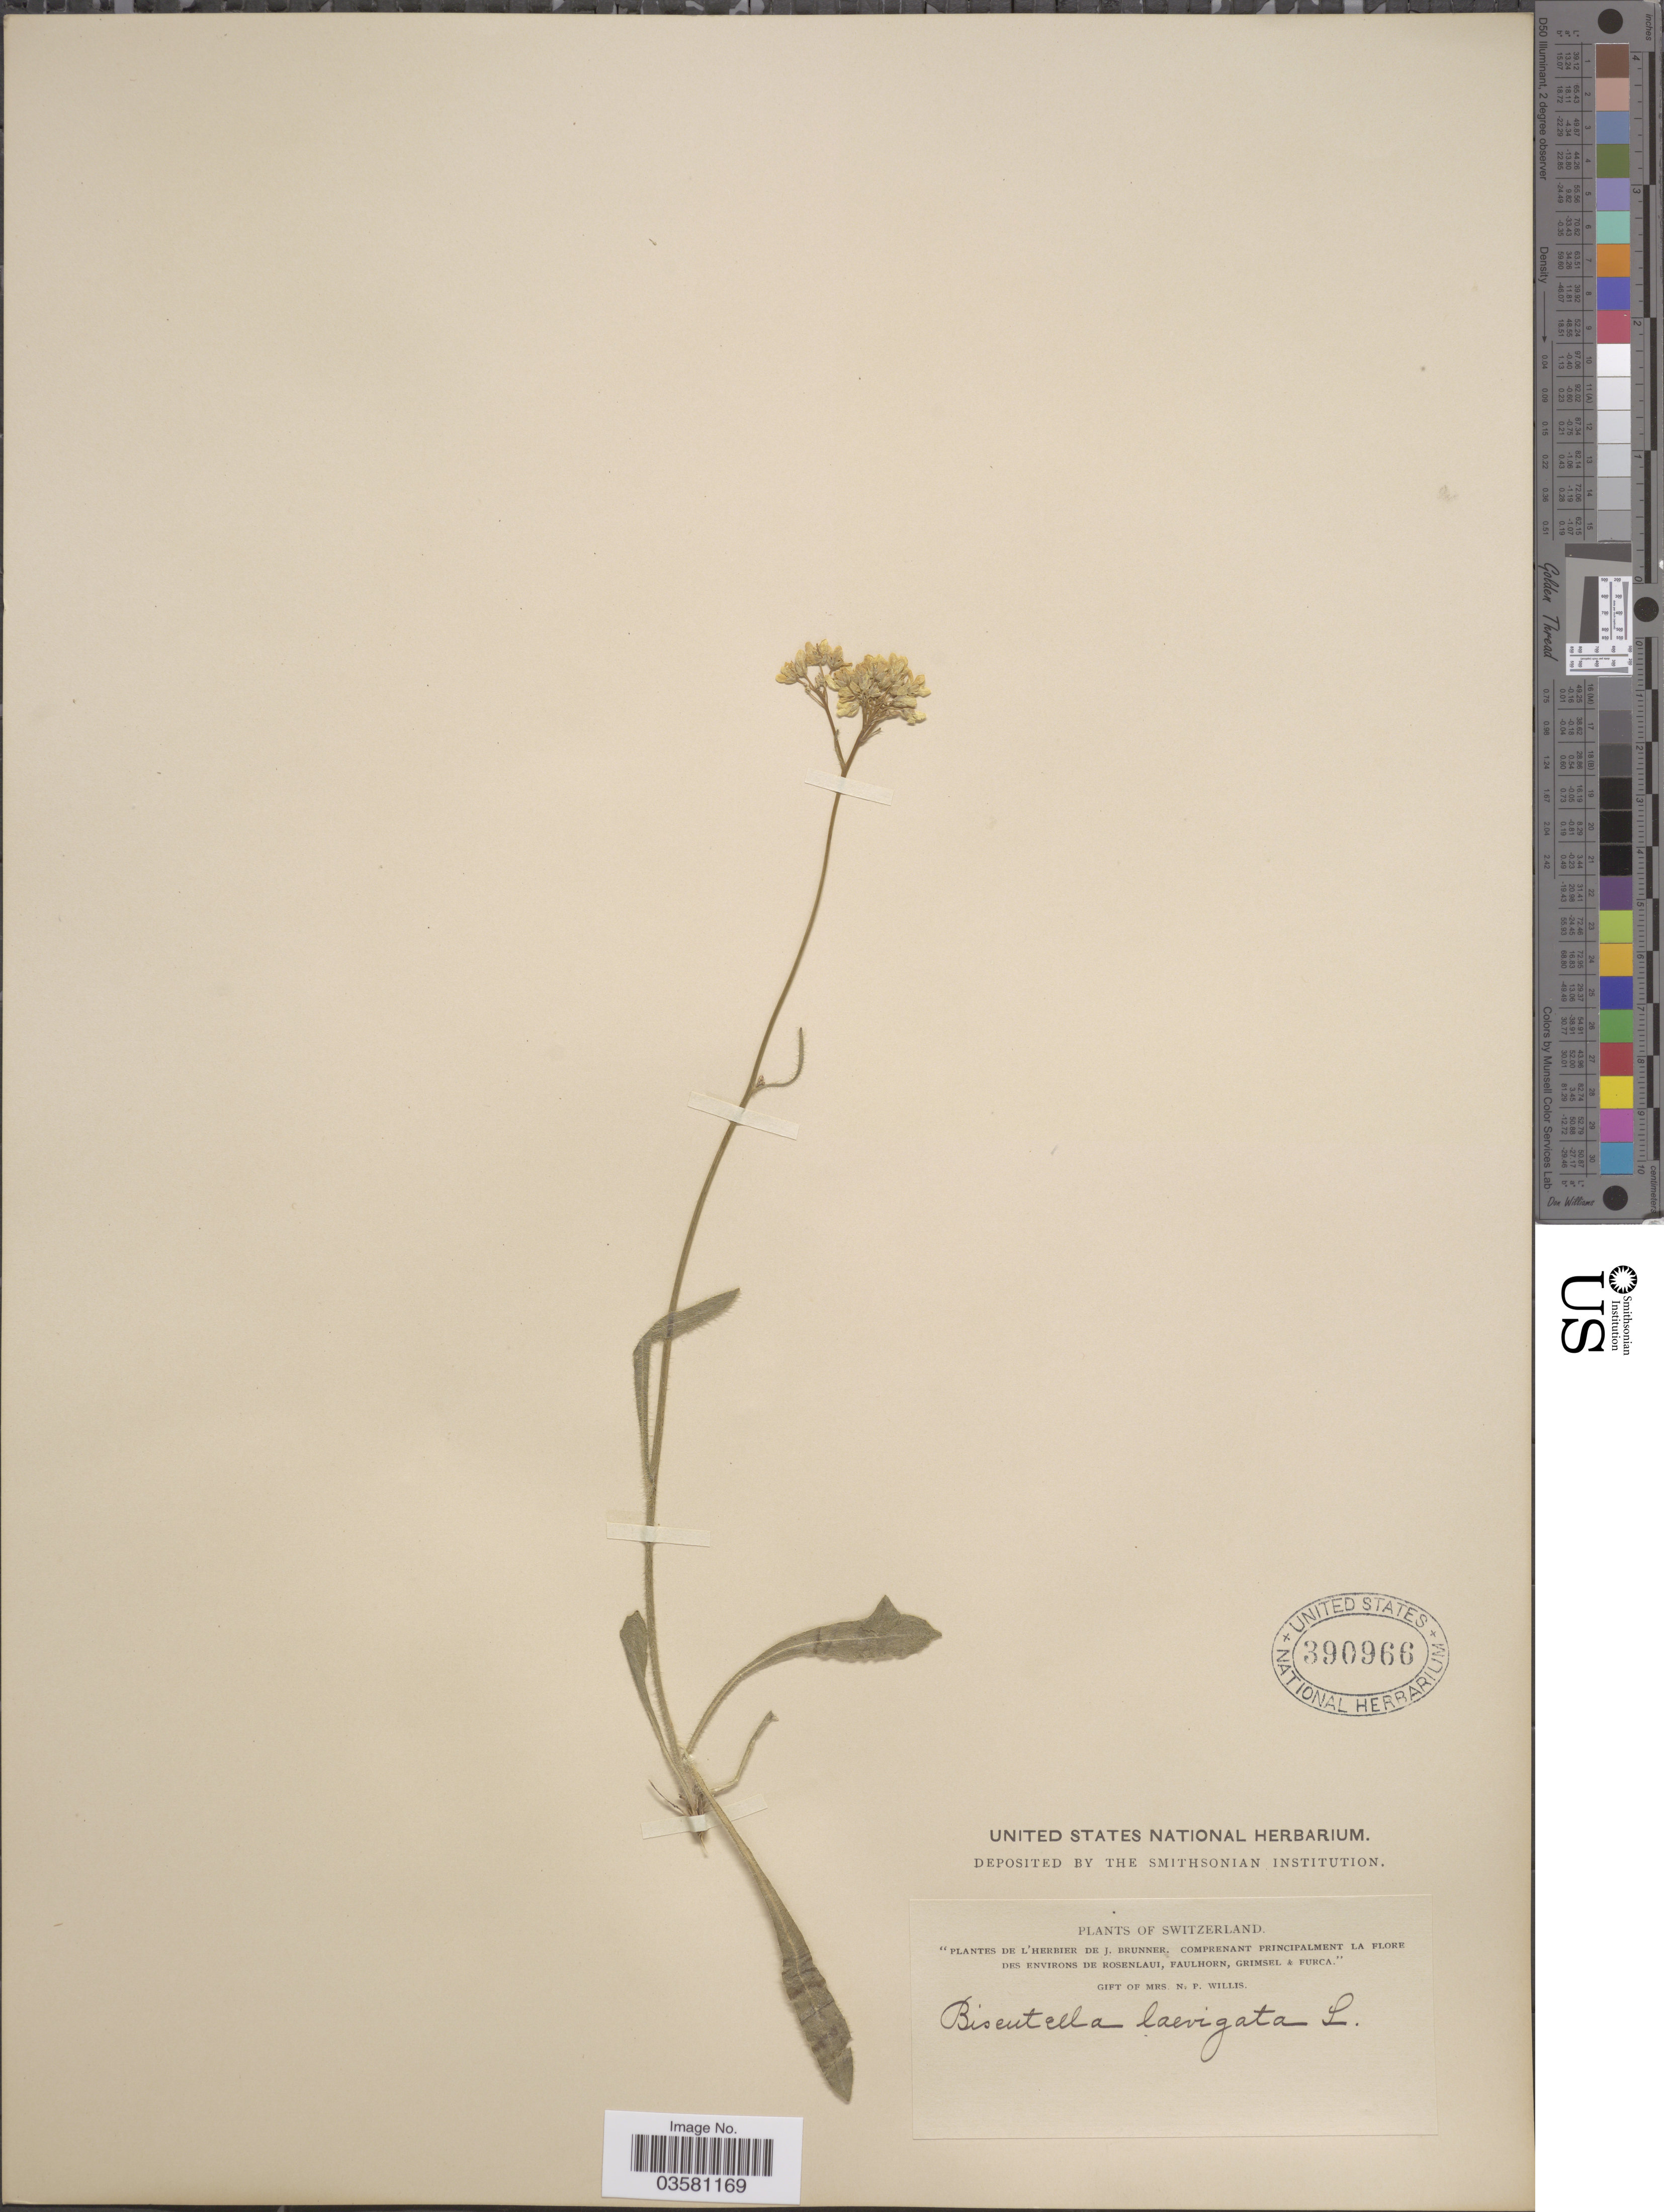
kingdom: Plantae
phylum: Tracheophyta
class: Magnoliopsida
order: Brassicales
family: Brassicaceae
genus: Biscutella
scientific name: Biscutella laevigata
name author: L.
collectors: ex herb. J. Brunner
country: Switzerland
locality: Environs de Rosenlaui, Faulhorn, Grimsel & Furca.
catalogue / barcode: US 390966